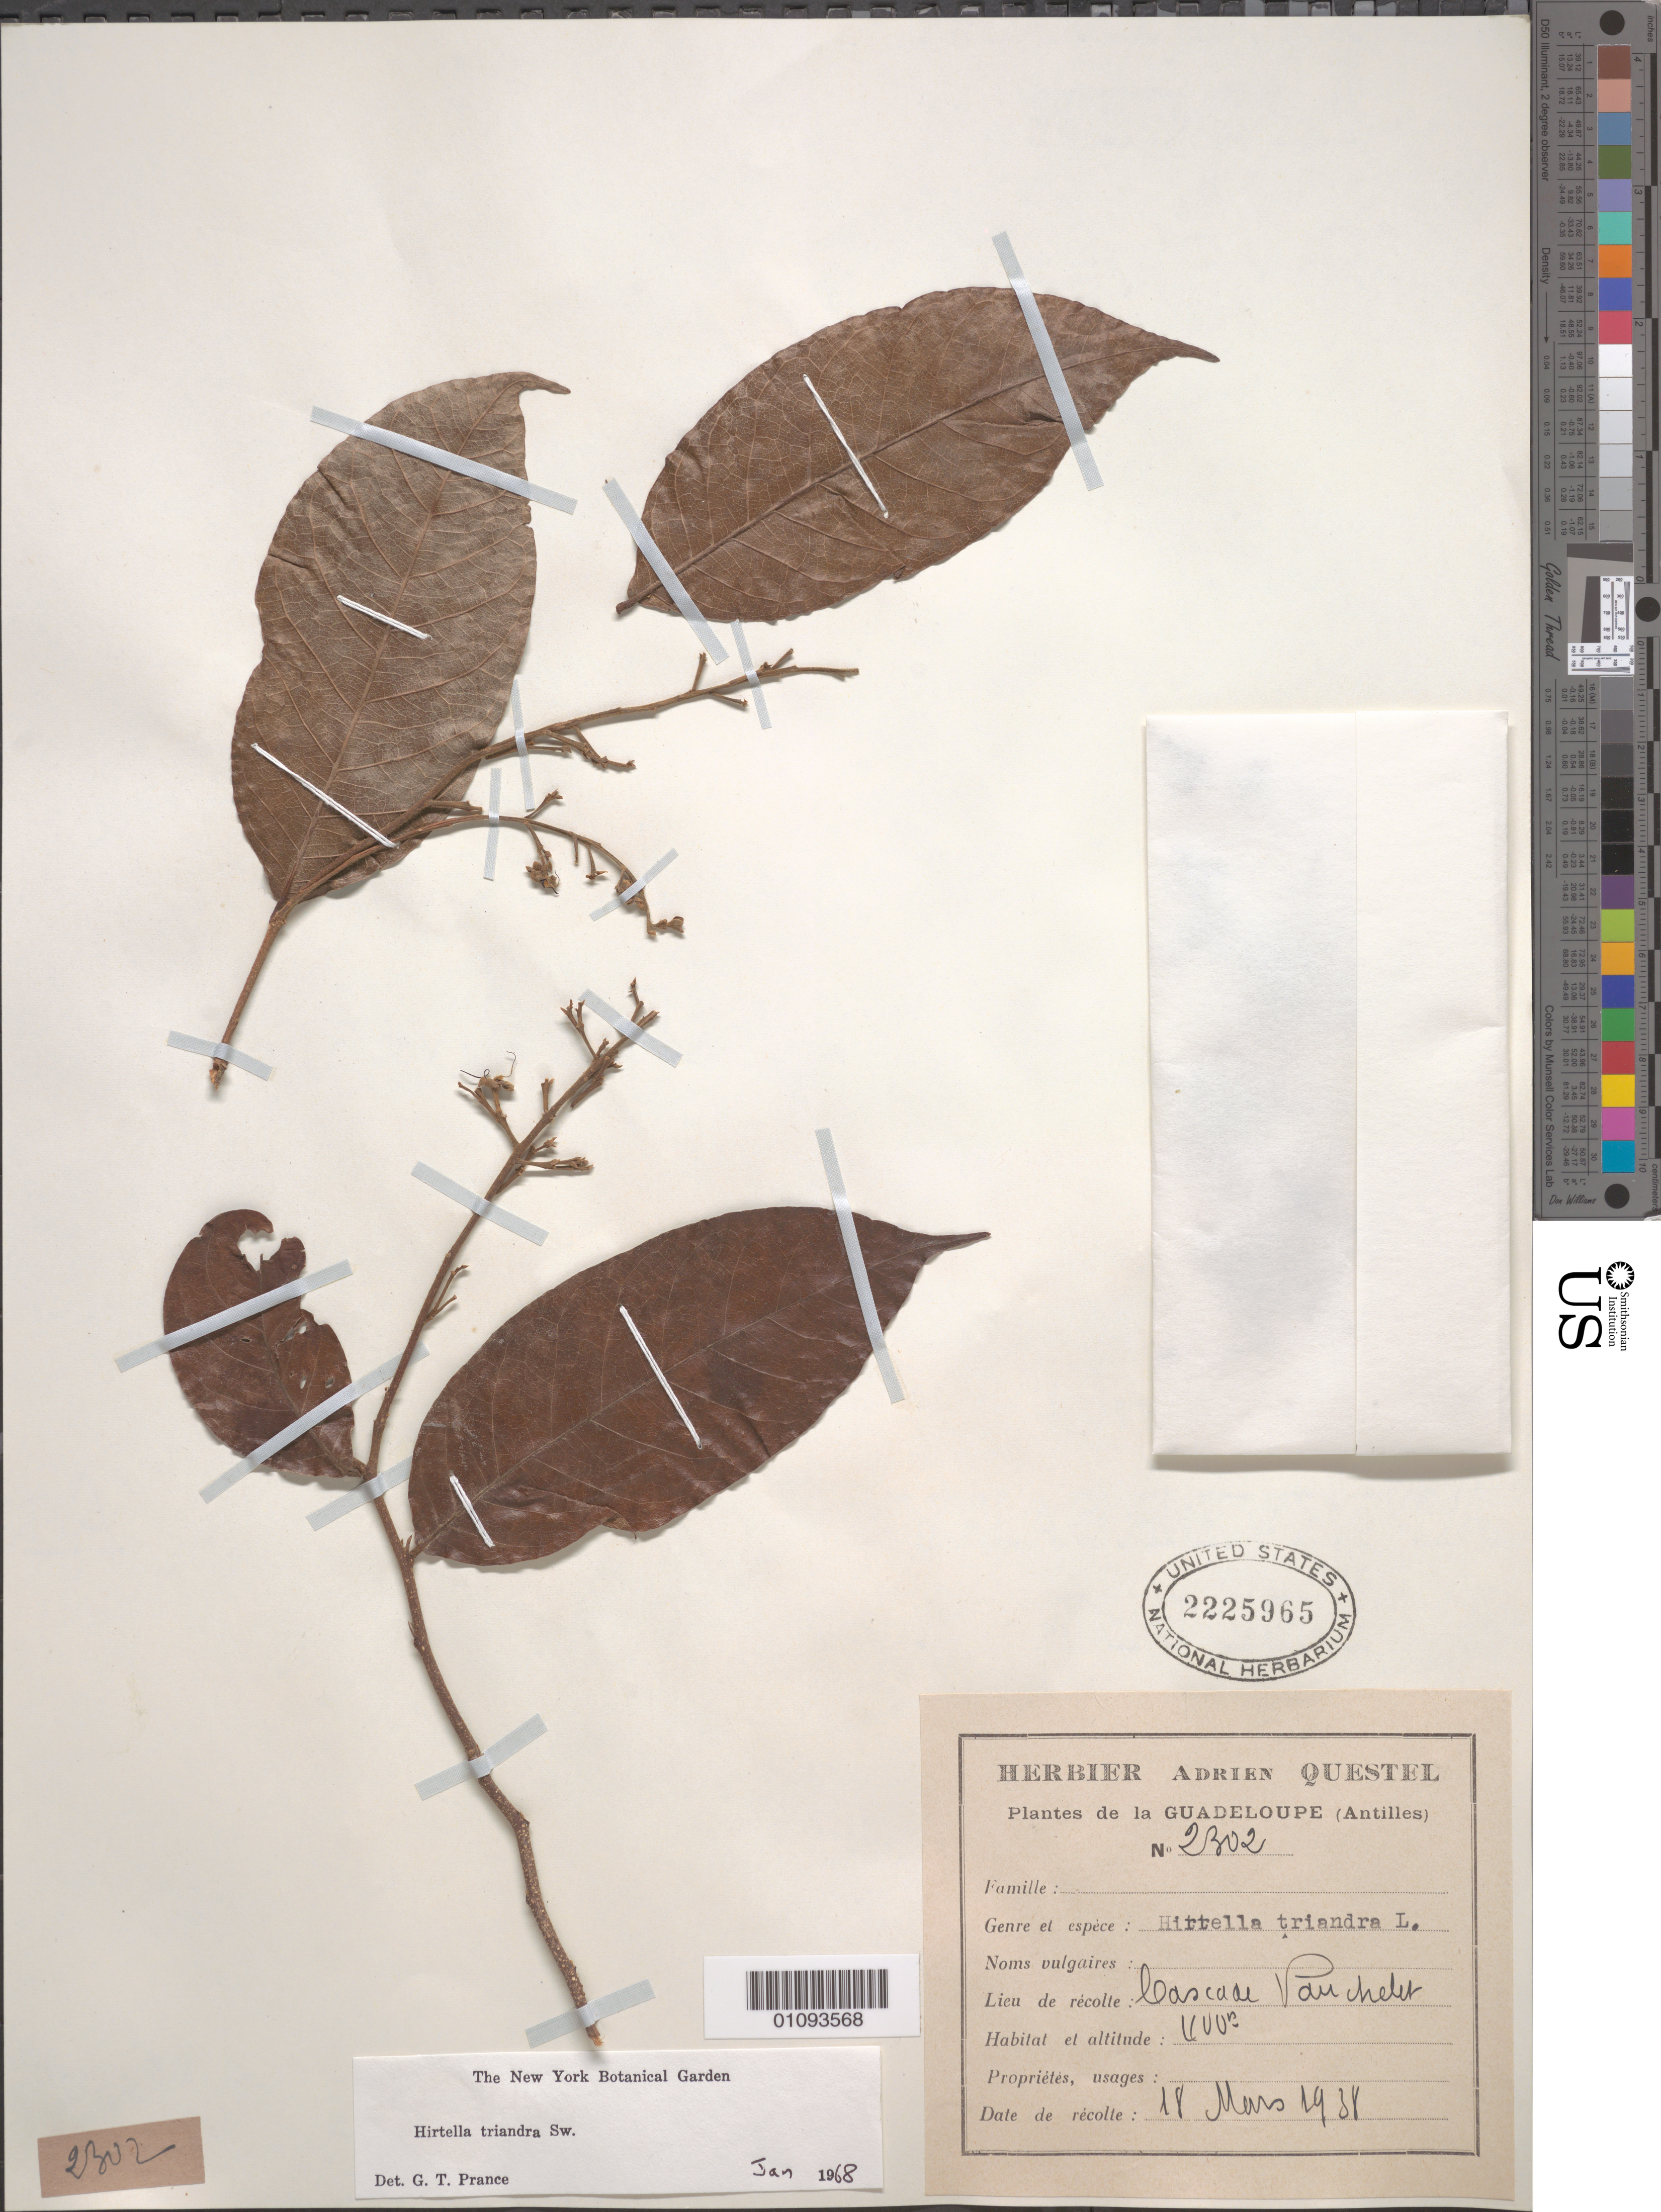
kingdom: Plantae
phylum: Tracheophyta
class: Magnoliopsida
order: Malpighiales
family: Chrysobalanaceae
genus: Hirtella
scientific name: Hirtella triandra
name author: Sw.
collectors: A. Questel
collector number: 2302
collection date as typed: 18 May 1938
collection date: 1938-05-18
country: Guadeloupe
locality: Cascade Vauchelet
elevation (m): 122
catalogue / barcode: US 2225965